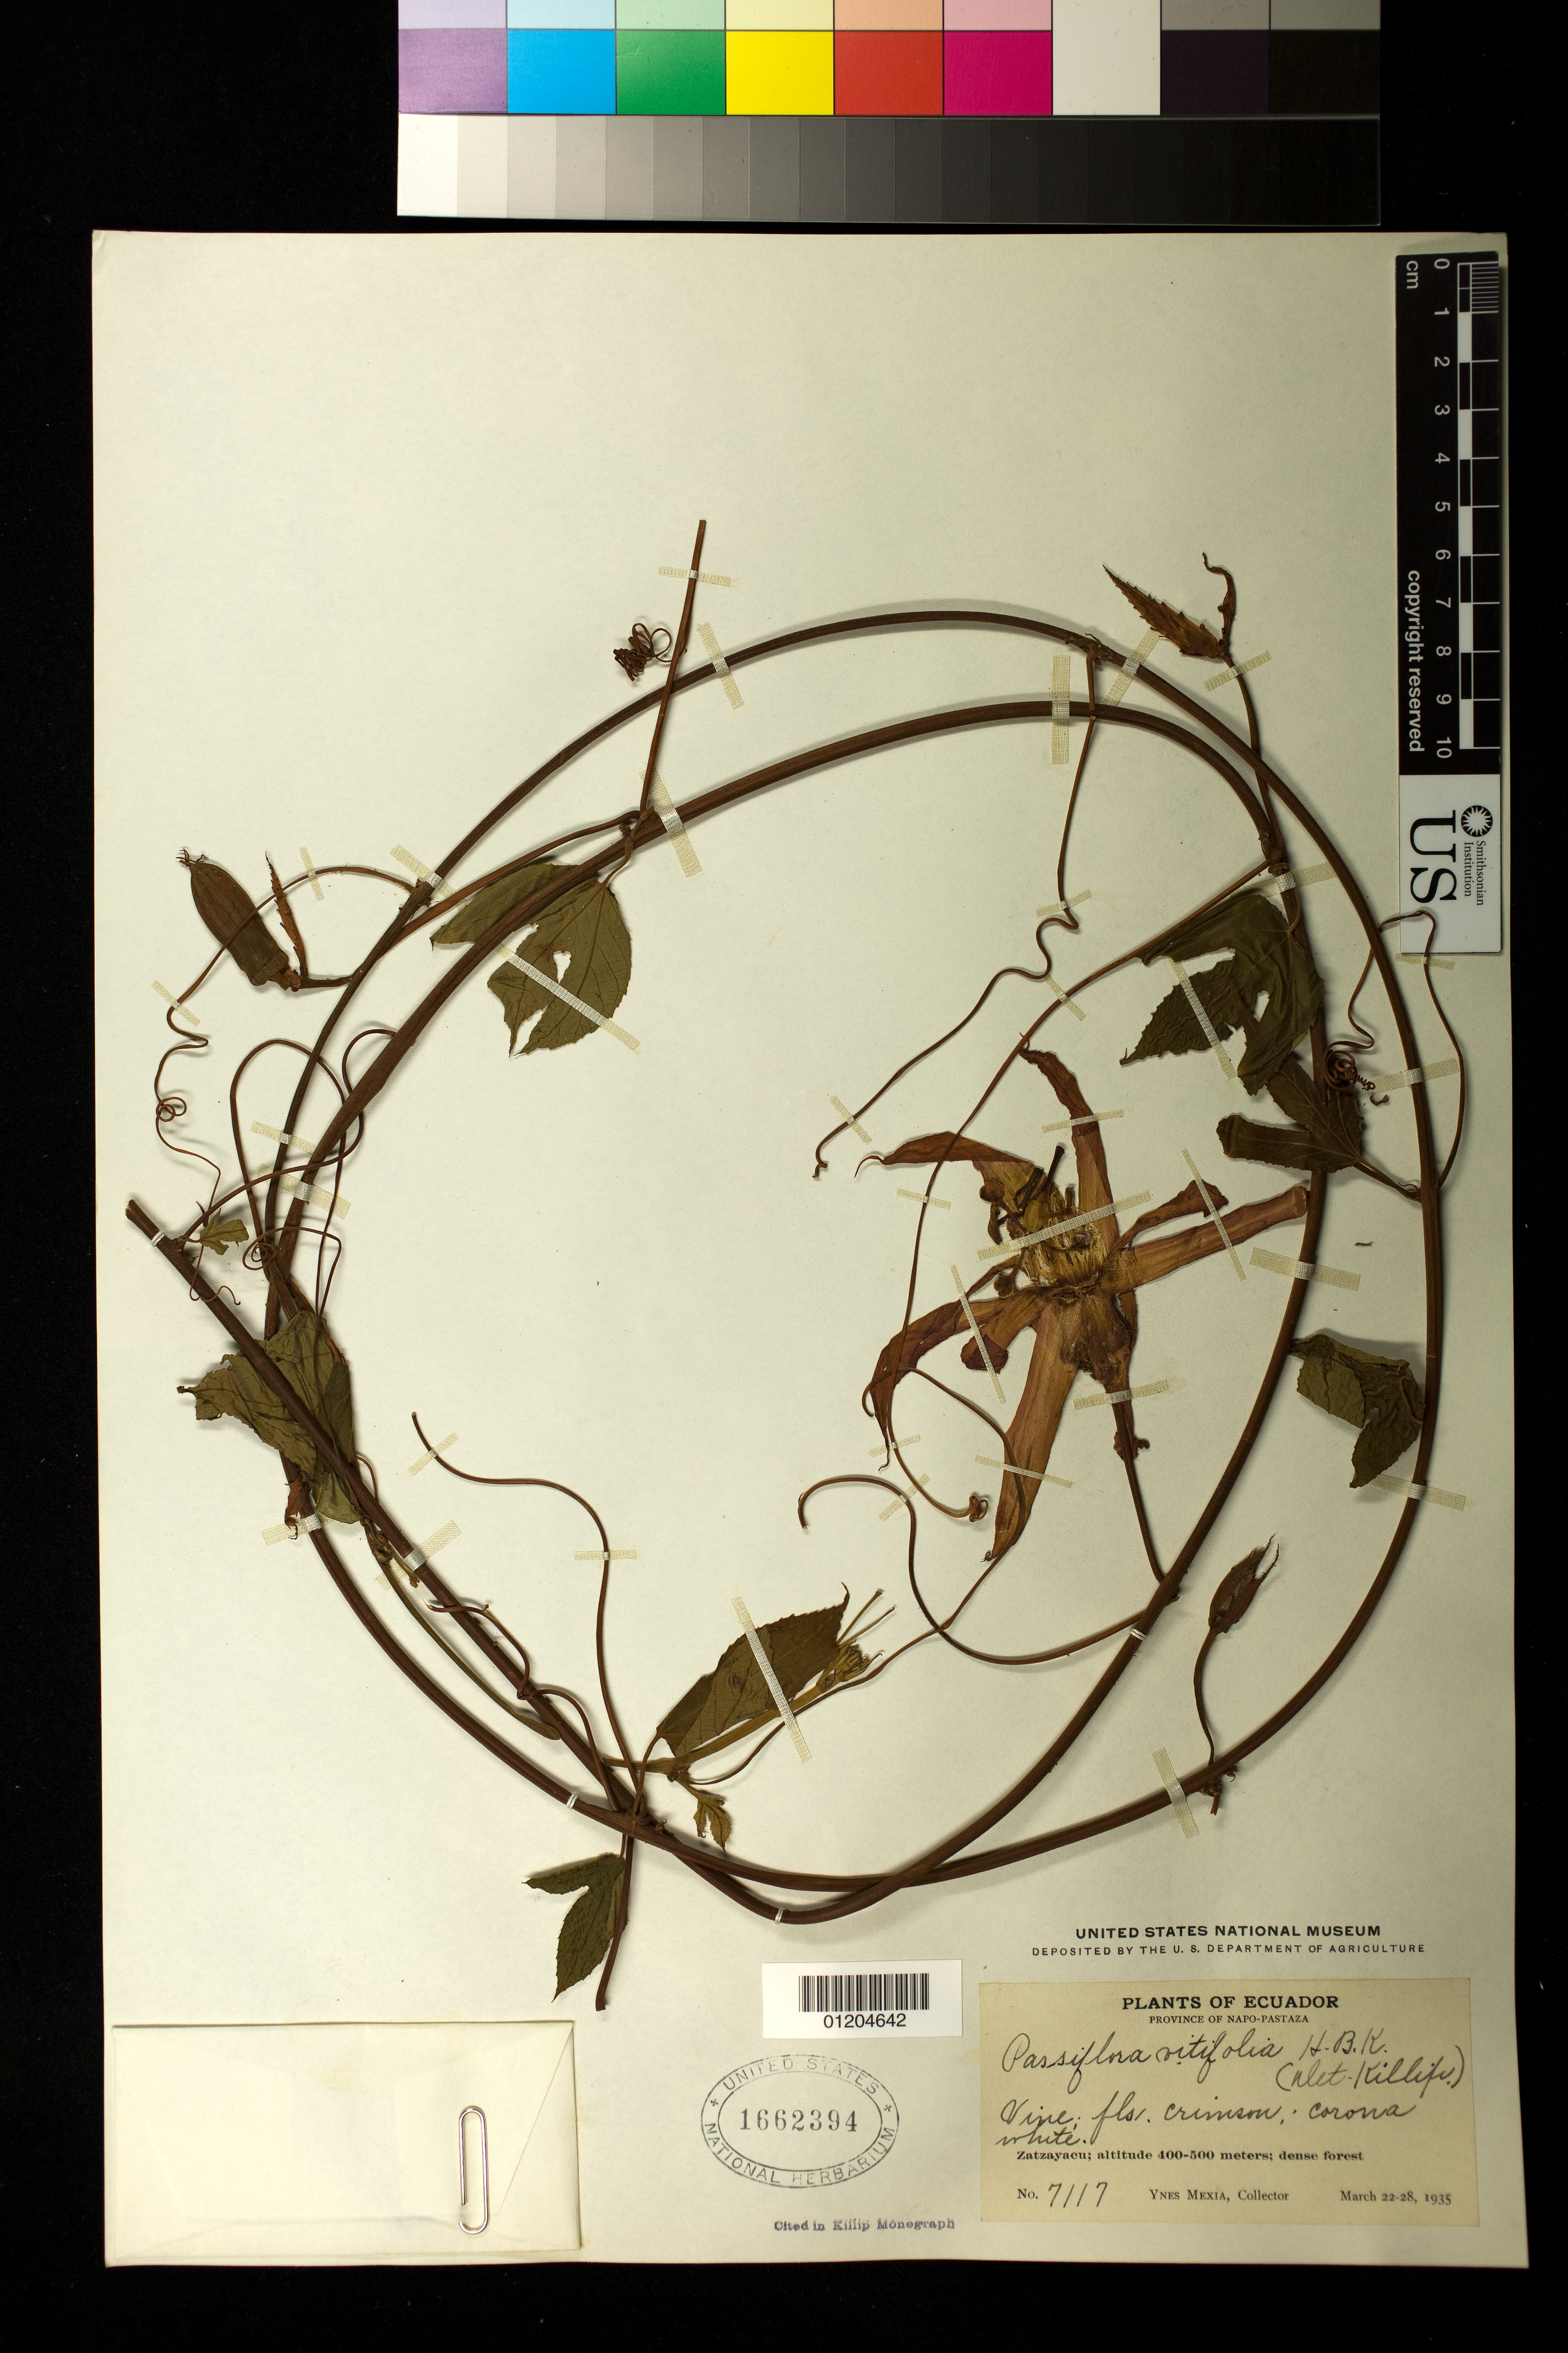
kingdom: Plantae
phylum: Tracheophyta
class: Magnoliopsida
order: Malpighiales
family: Passifloraceae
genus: Passiflora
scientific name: Passiflora vitifolia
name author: Kunth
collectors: Y. Mexia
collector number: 7117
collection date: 1935-03-22/1935-03-28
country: Ecuador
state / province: Napo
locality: Pastaza, Zatzayacu, dense forest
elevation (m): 400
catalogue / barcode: US 1662394